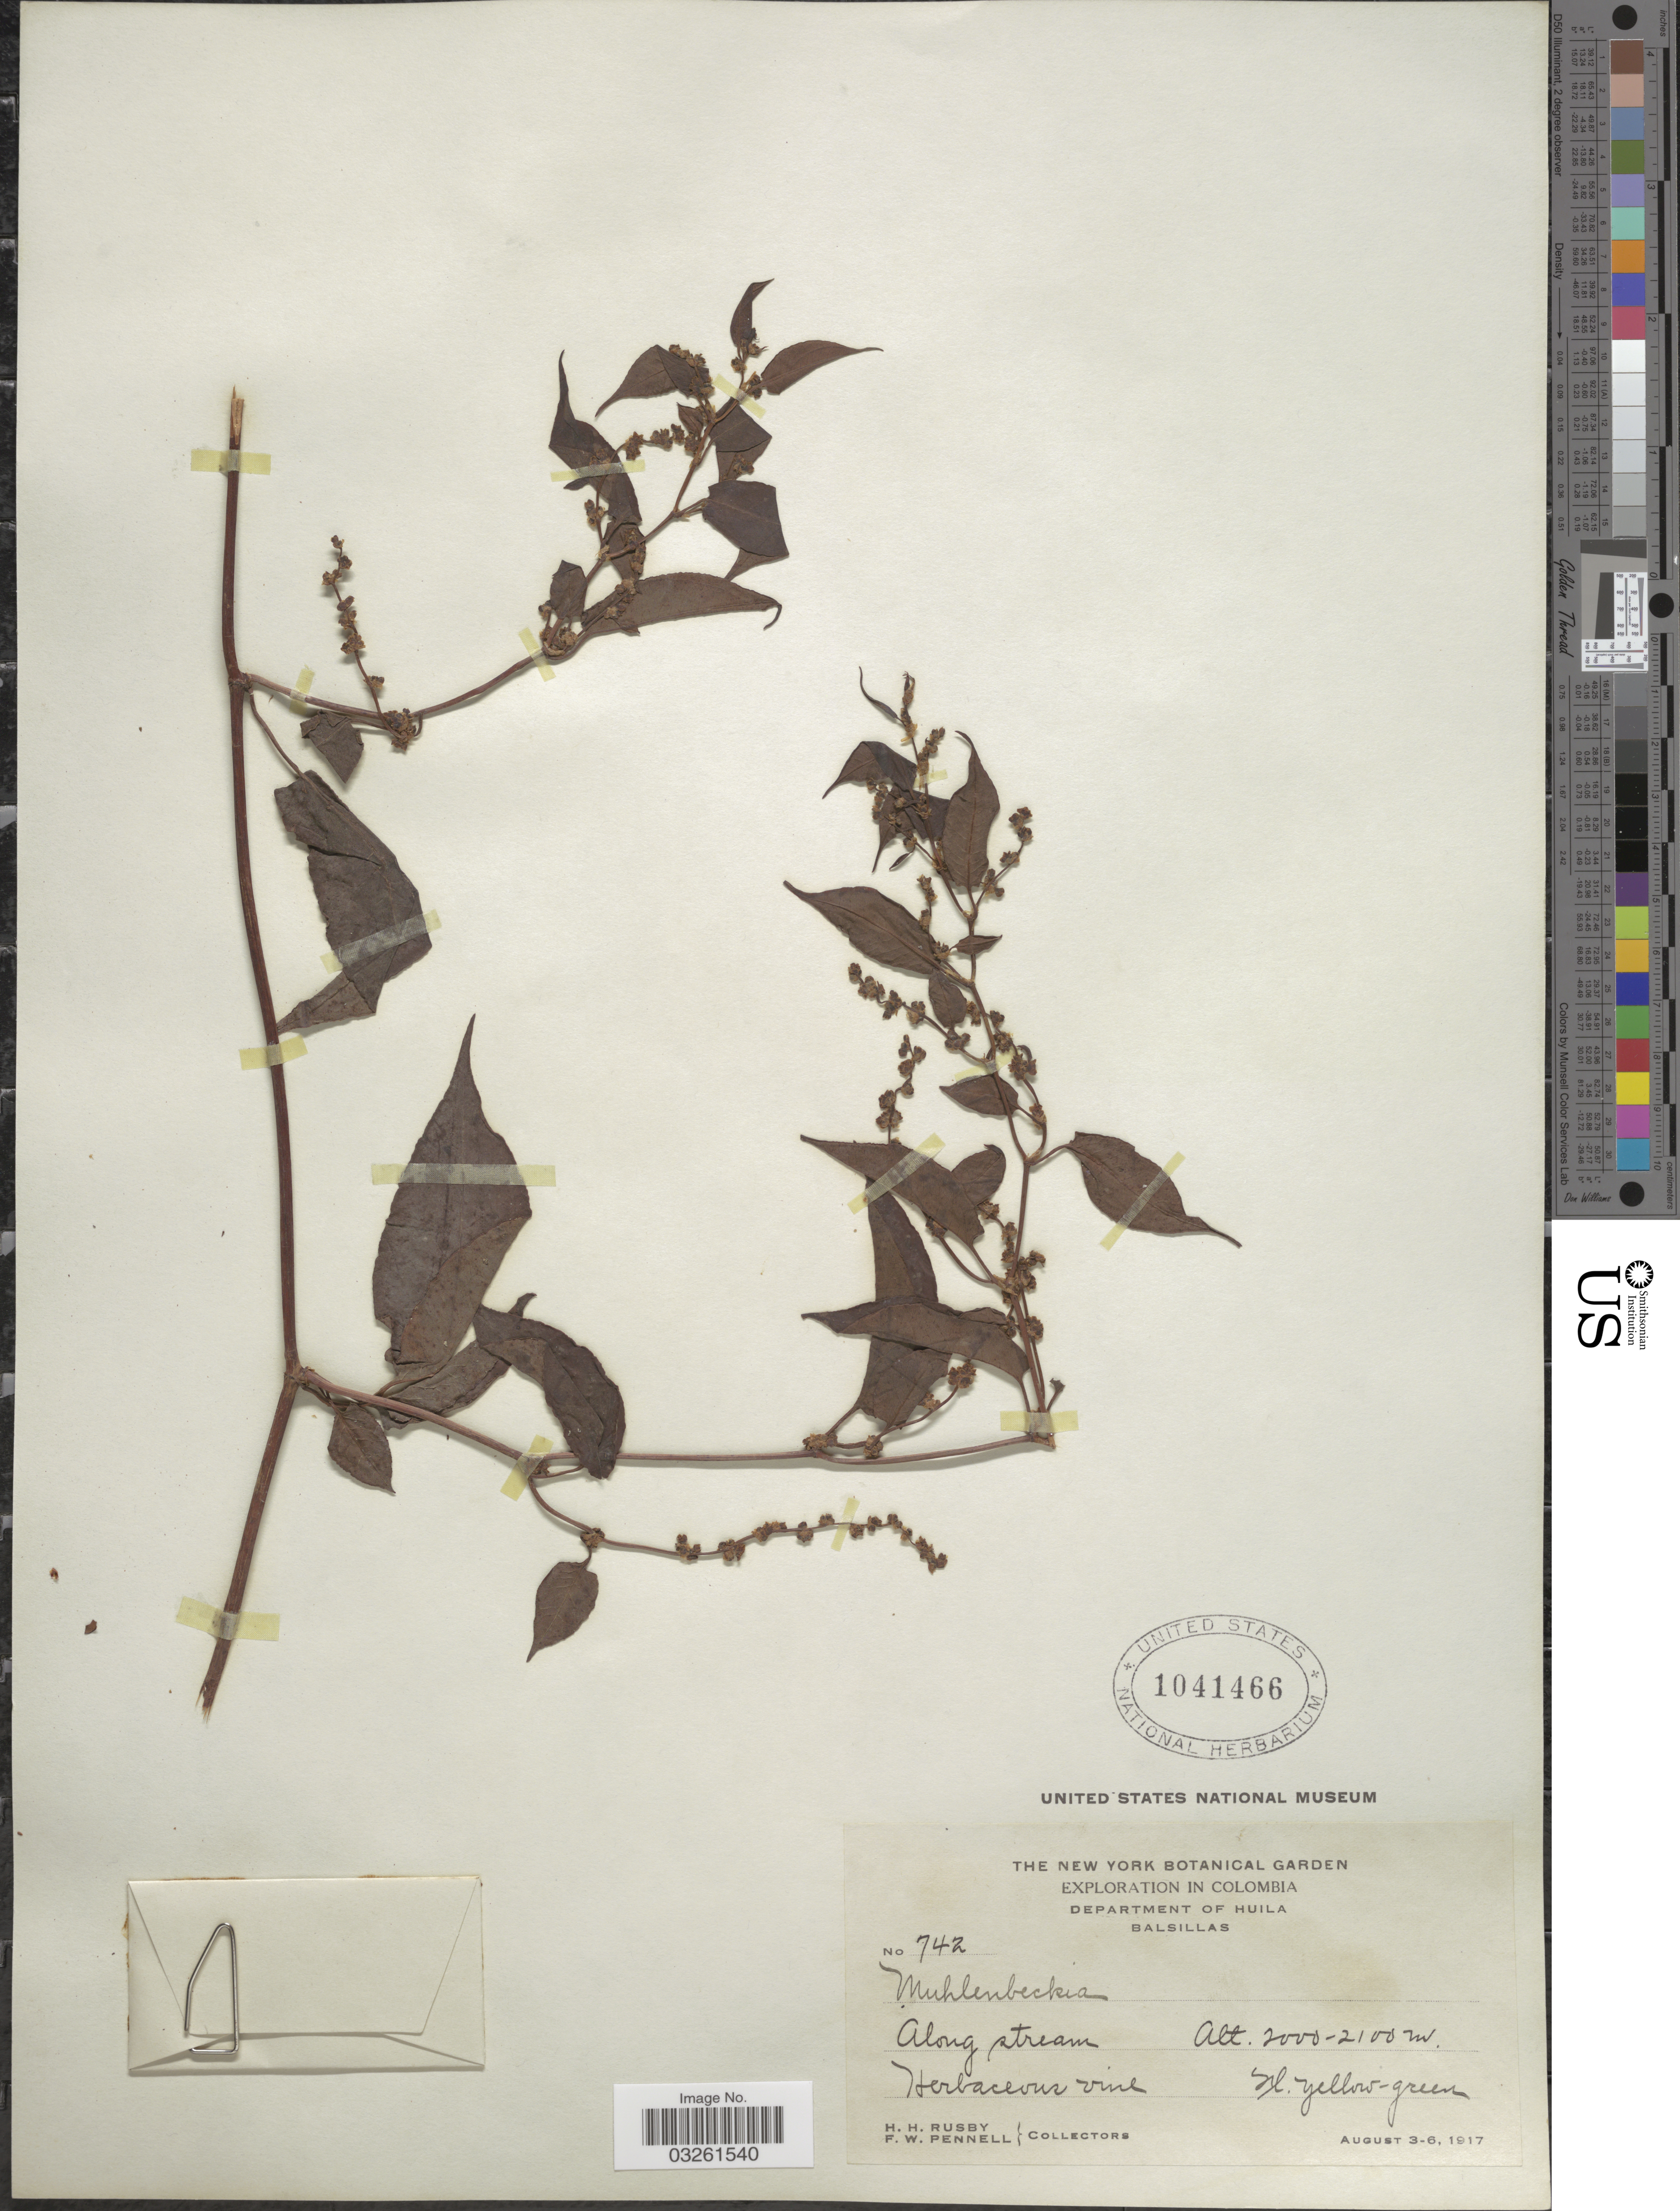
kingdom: Plantae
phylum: Tracheophyta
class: Magnoliopsida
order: Caryophyllales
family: Polygonaceae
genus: Muehlenbeckia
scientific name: Muehlenbeckia tamnifolia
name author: (Kunth) Meisn.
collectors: H. H. Rusby & F. W. Pennell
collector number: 742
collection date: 1917-08-03/1917-08-06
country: Colombia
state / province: Huila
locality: Department of Huila, Balsillas.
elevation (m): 2000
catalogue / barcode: US 1041466